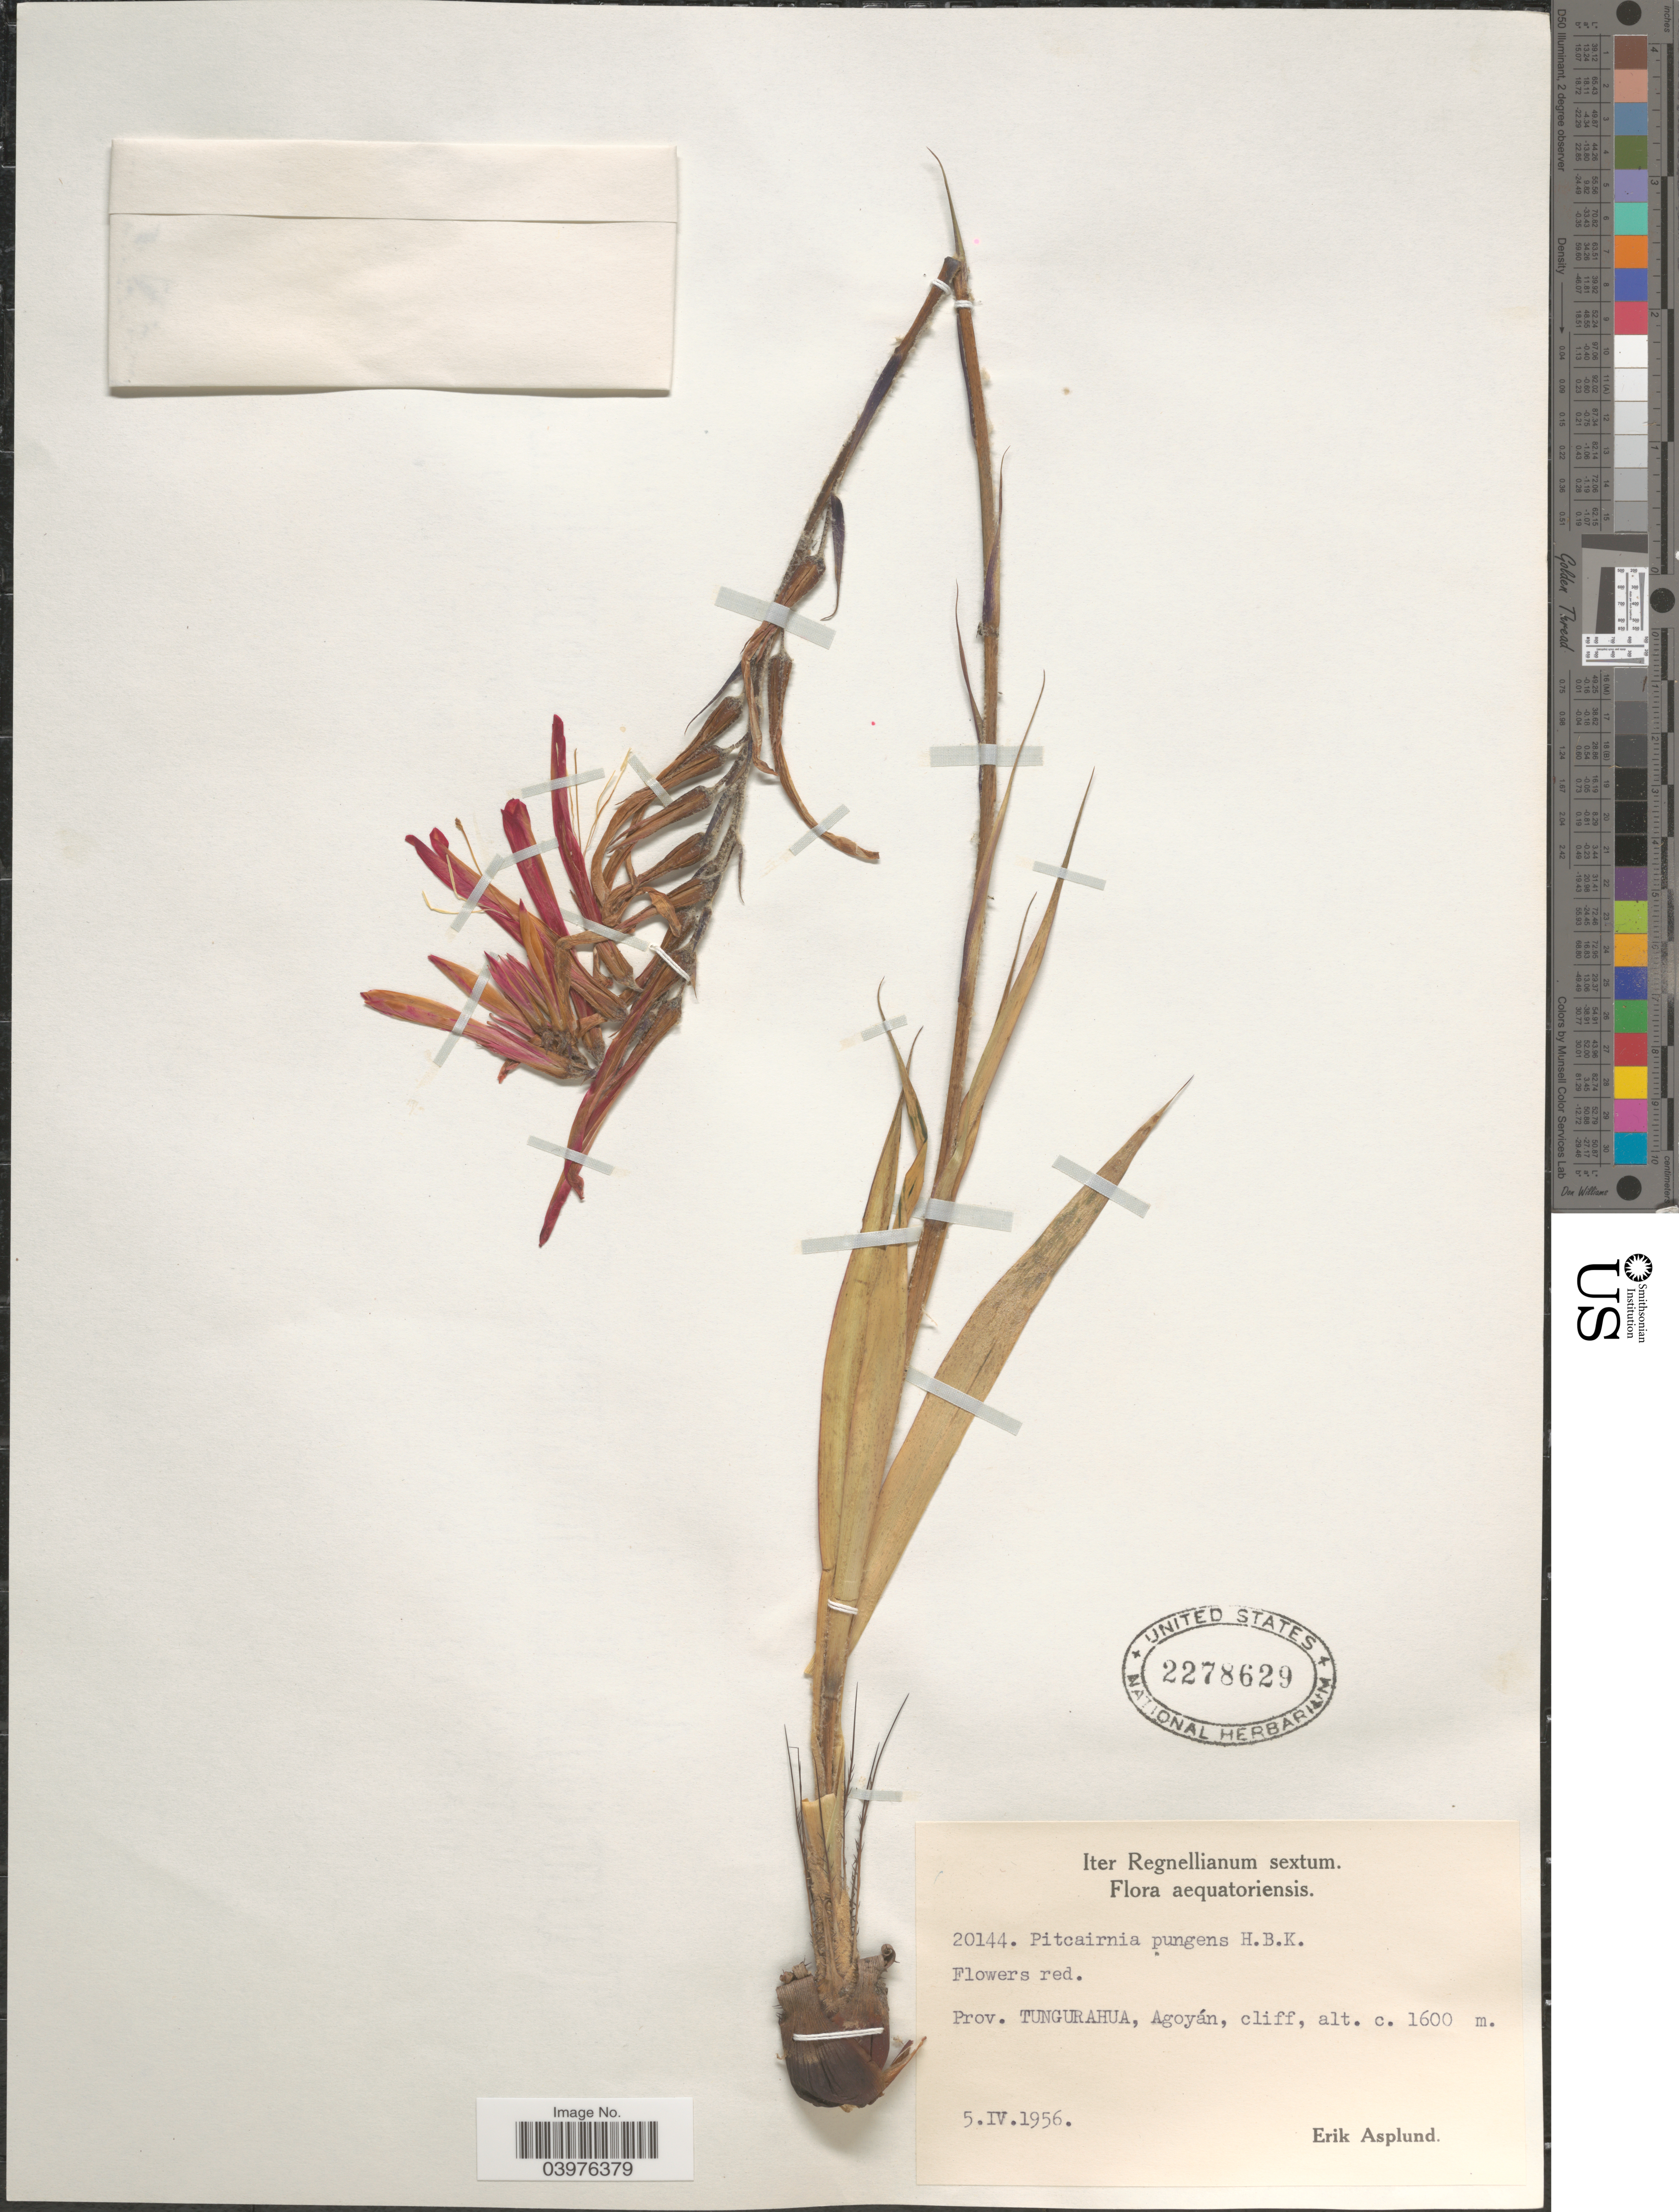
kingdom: Plantae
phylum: Tracheophyta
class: Liliopsida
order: Poales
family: Bromeliaceae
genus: Pitcairnia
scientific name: Pitcairnia pungens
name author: Kunth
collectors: E. Asplund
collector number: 20144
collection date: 1956-04-05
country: Ecuador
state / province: Tungurahua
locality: Agoyán.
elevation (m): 1600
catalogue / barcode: US 2278629